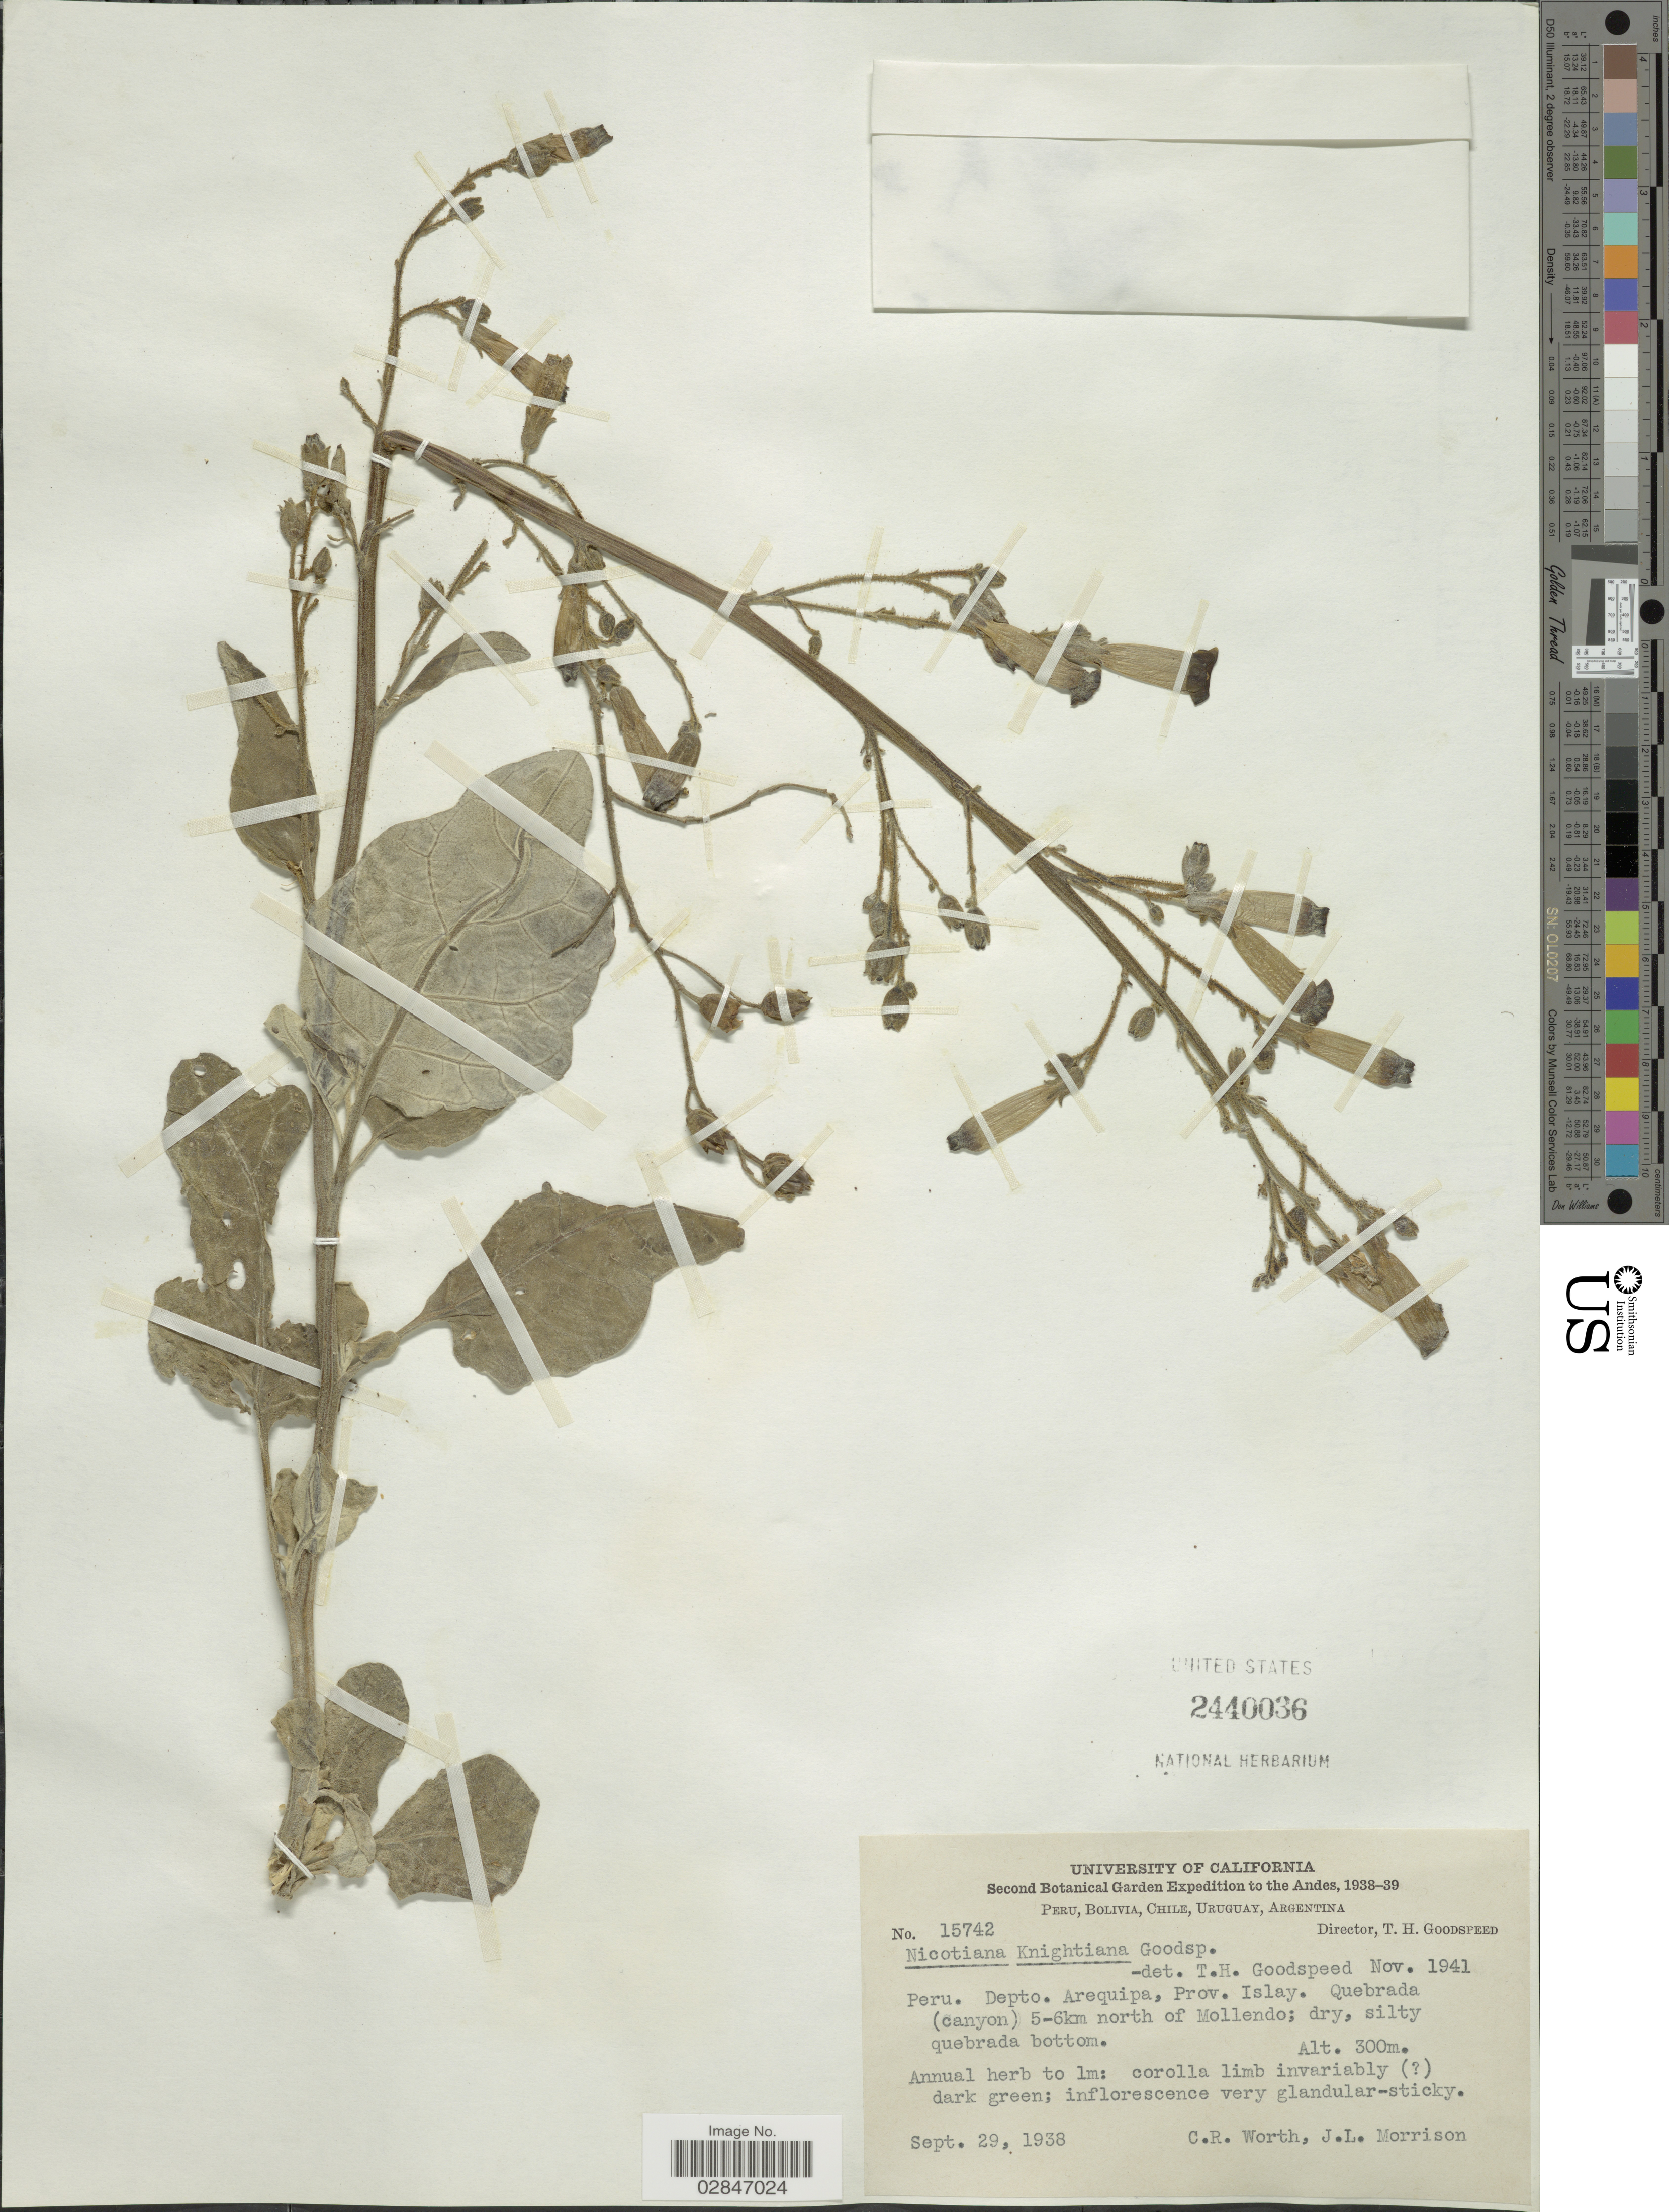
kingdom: Plantae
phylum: Tracheophyta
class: Magnoliopsida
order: Solanales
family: Solanaceae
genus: Nicotiana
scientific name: Nicotiana knightiana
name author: Goodsp.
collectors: C. R. Worth & J. Morrison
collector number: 15742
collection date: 1938-09-29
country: Peru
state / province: Arequipa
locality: The Andes, Depto. Arequipa, Prov. Islay, Quebrada (canyon) 5-6km north of Mollendo.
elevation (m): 300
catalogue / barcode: US 2440036